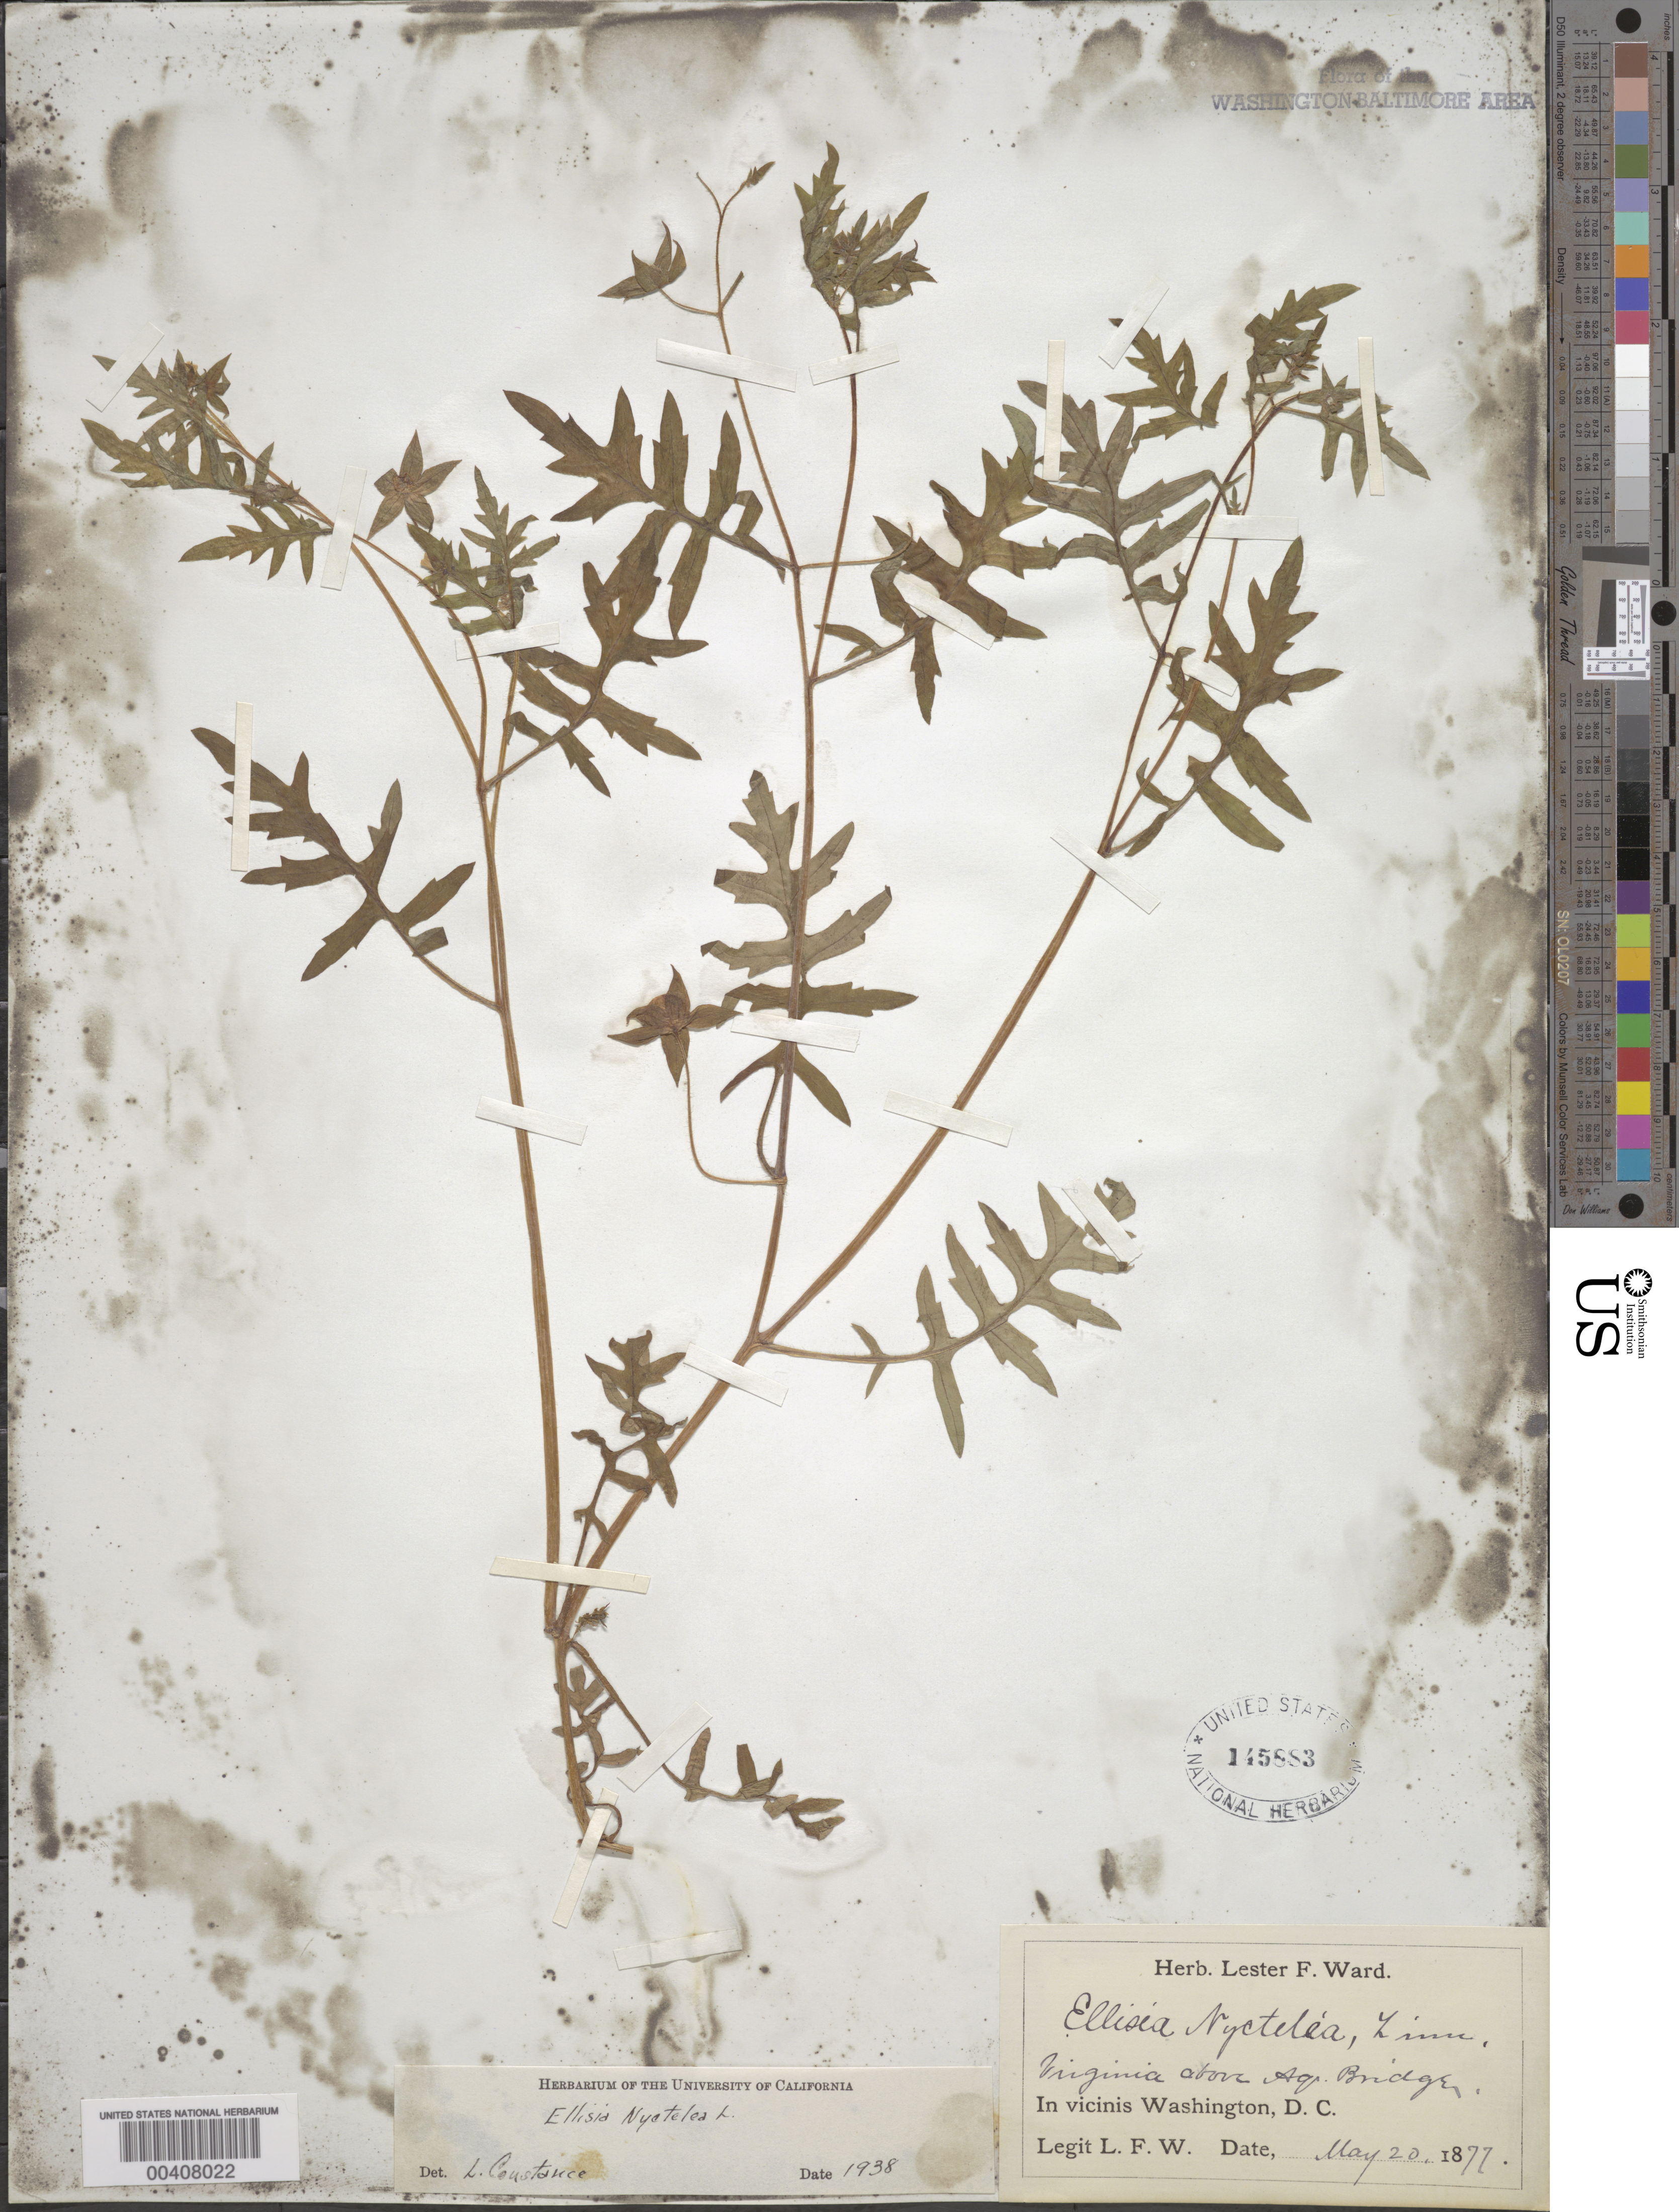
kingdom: Plantae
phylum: Tracheophyta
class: Magnoliopsida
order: Boraginales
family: Hydrophyllaceae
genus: Ellisia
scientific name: Ellisia nyctelea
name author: L.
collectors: L. F. Ward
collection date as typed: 20 May 1877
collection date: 1877-05-20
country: United States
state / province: Virginia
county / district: Fairfax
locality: Above Aqueduct Bridge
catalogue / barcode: US 145883